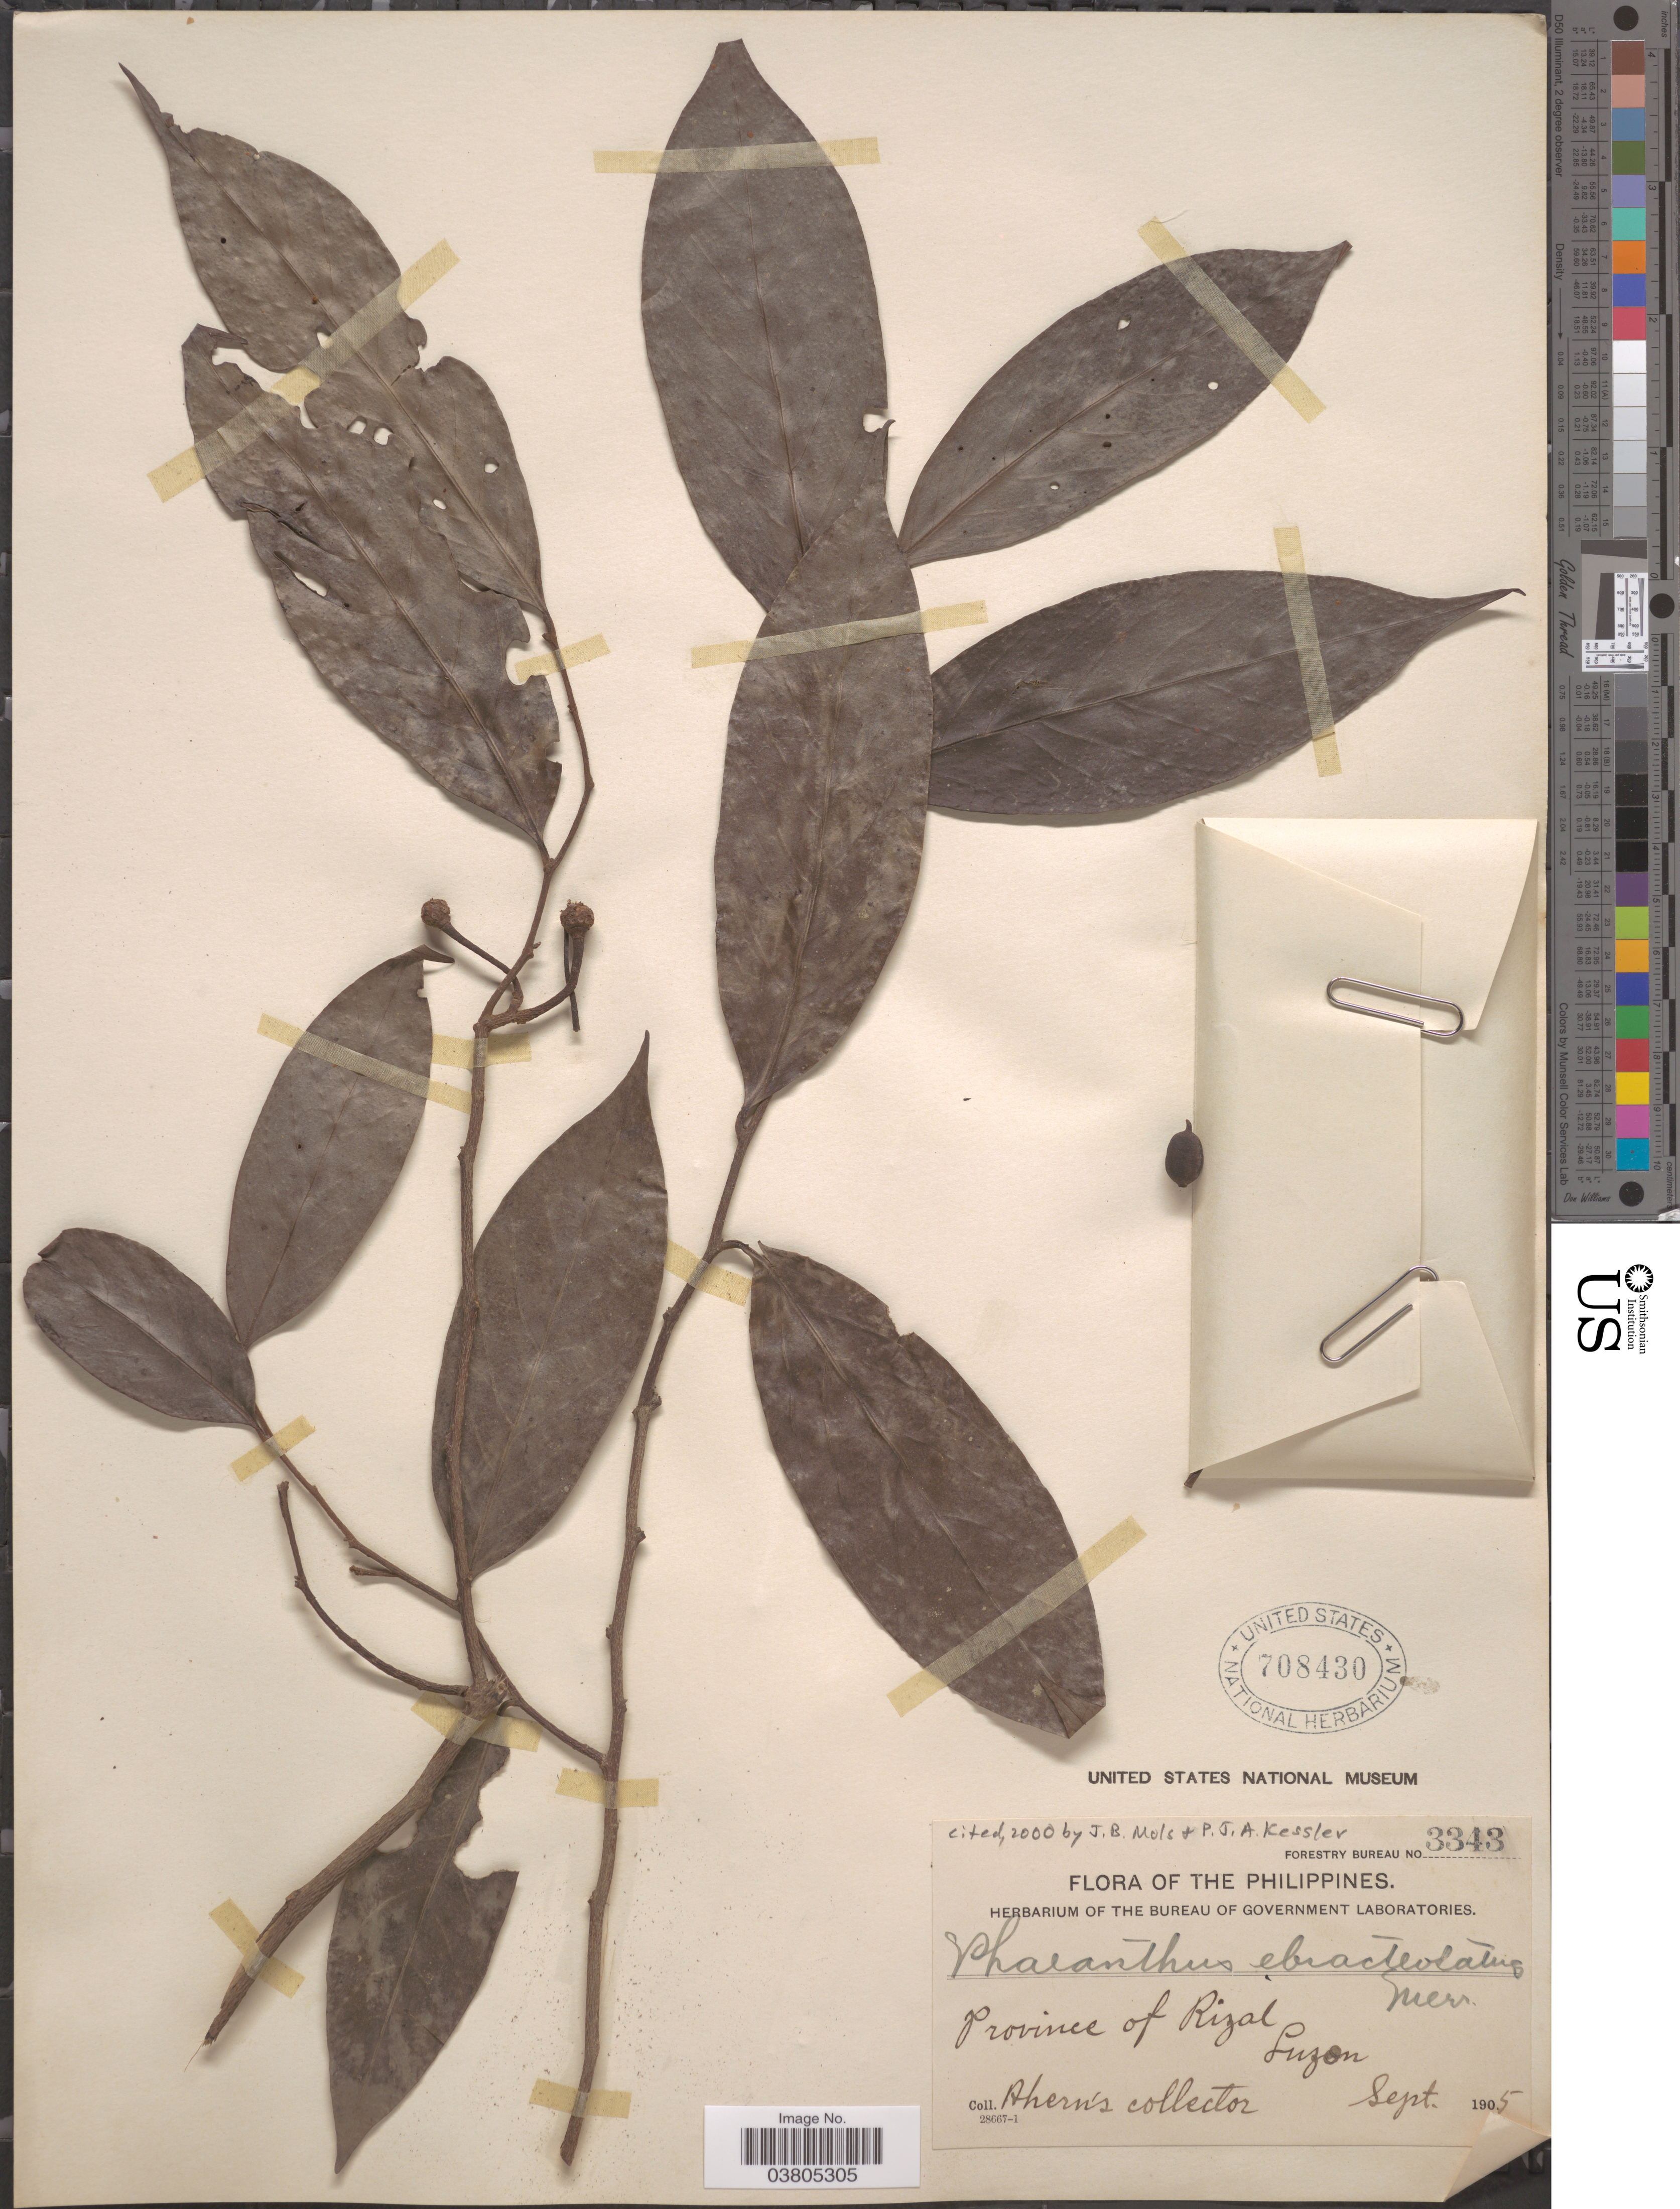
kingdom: Plantae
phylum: Tracheophyta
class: Magnoliopsida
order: Magnoliales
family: Annonaceae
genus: Phaeanthus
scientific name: Phaeanthus ebracteolatus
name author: (C. Presl) Merr.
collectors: Ahern's collector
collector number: Forestry Bureau 3343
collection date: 1905-09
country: Philippines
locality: Province of Rizal, Luzon.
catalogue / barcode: US 708430